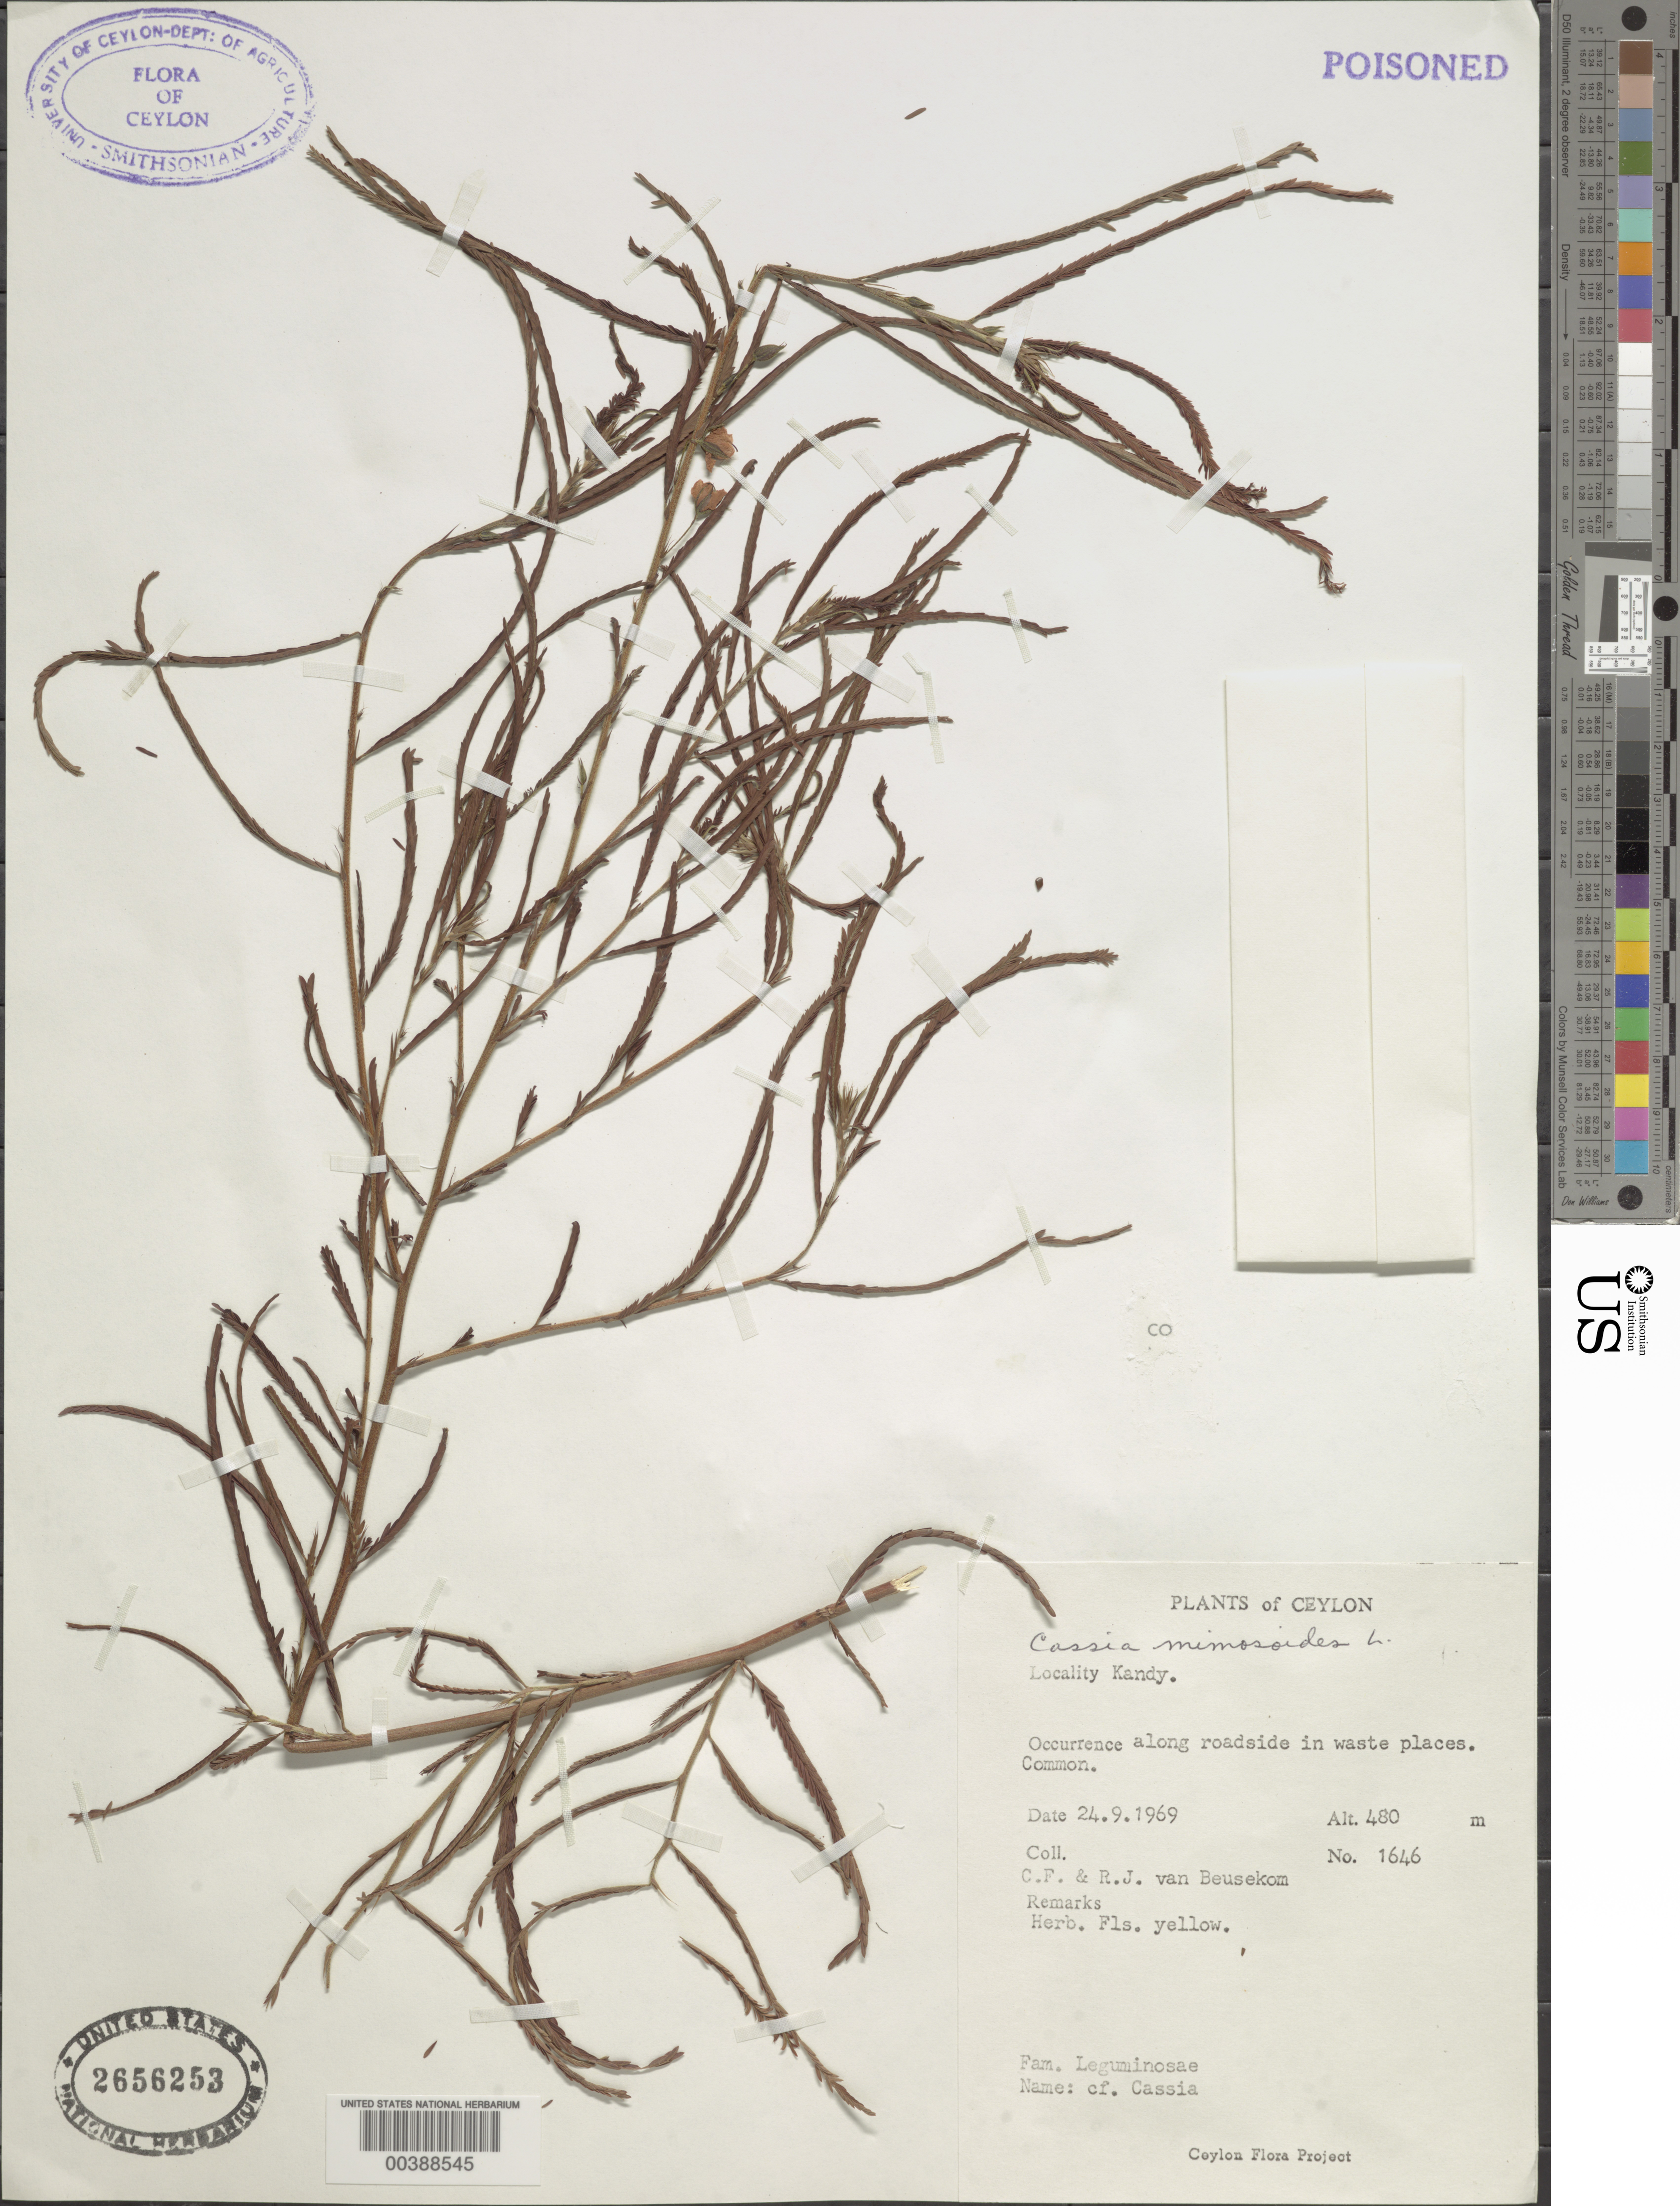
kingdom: Plantae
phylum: Tracheophyta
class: Magnoliopsida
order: Fabales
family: Fabaceae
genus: Chamaecrista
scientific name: Chamaecrista mimosoides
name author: (L.) Greene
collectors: C. F. Beusekom & R. Beusekom-Osinga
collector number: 1646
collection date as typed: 24 Sep 1969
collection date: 1969-09-24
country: Sri Lanka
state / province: Central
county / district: Kandy Dist.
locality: Kandy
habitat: Along roadside in waste places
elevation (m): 480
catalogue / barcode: US 2656253